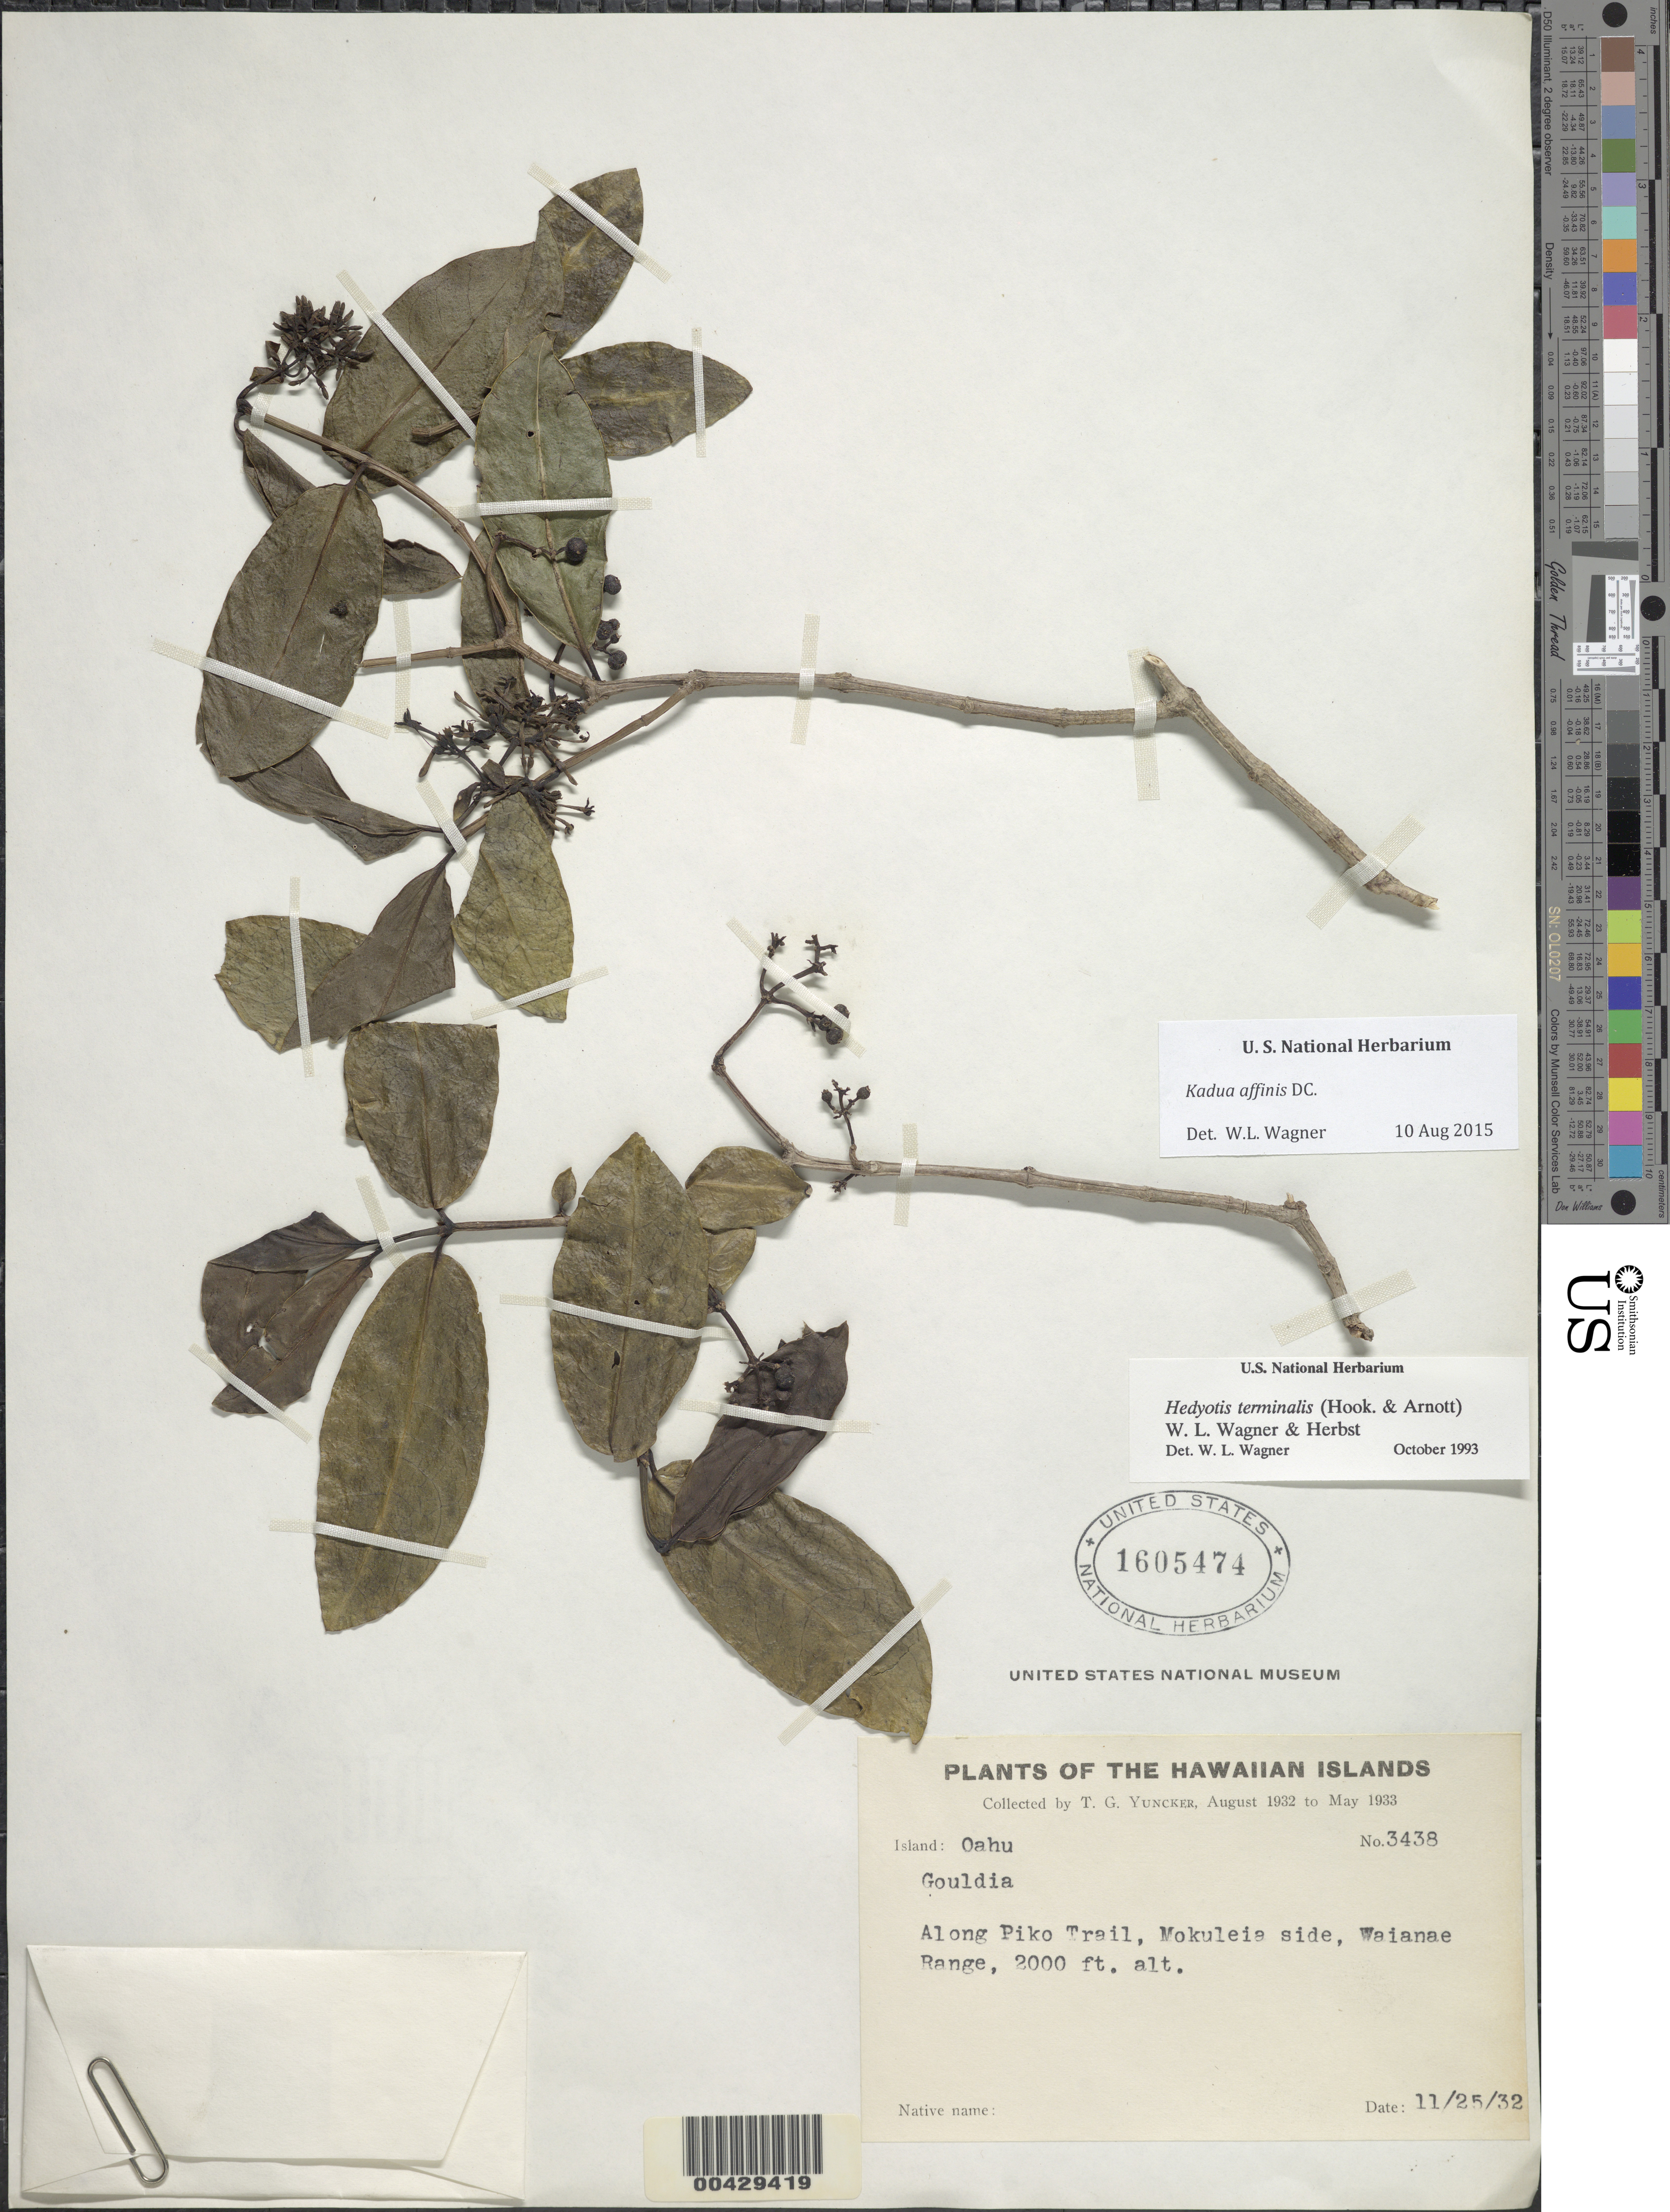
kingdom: Plantae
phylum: Tracheophyta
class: Magnoliopsida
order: Gentianales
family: Rubiaceae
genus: Kadua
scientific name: Kadua affinis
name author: DC.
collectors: T. G. Yuncker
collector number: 3438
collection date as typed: Aug 1932 to May 1933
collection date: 1932-08/1933-05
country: United States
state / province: Hawaii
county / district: Honolulu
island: Oahu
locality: Along Piko Trail, Mokuleia side, Waianae Range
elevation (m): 610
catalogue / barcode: US 1605474